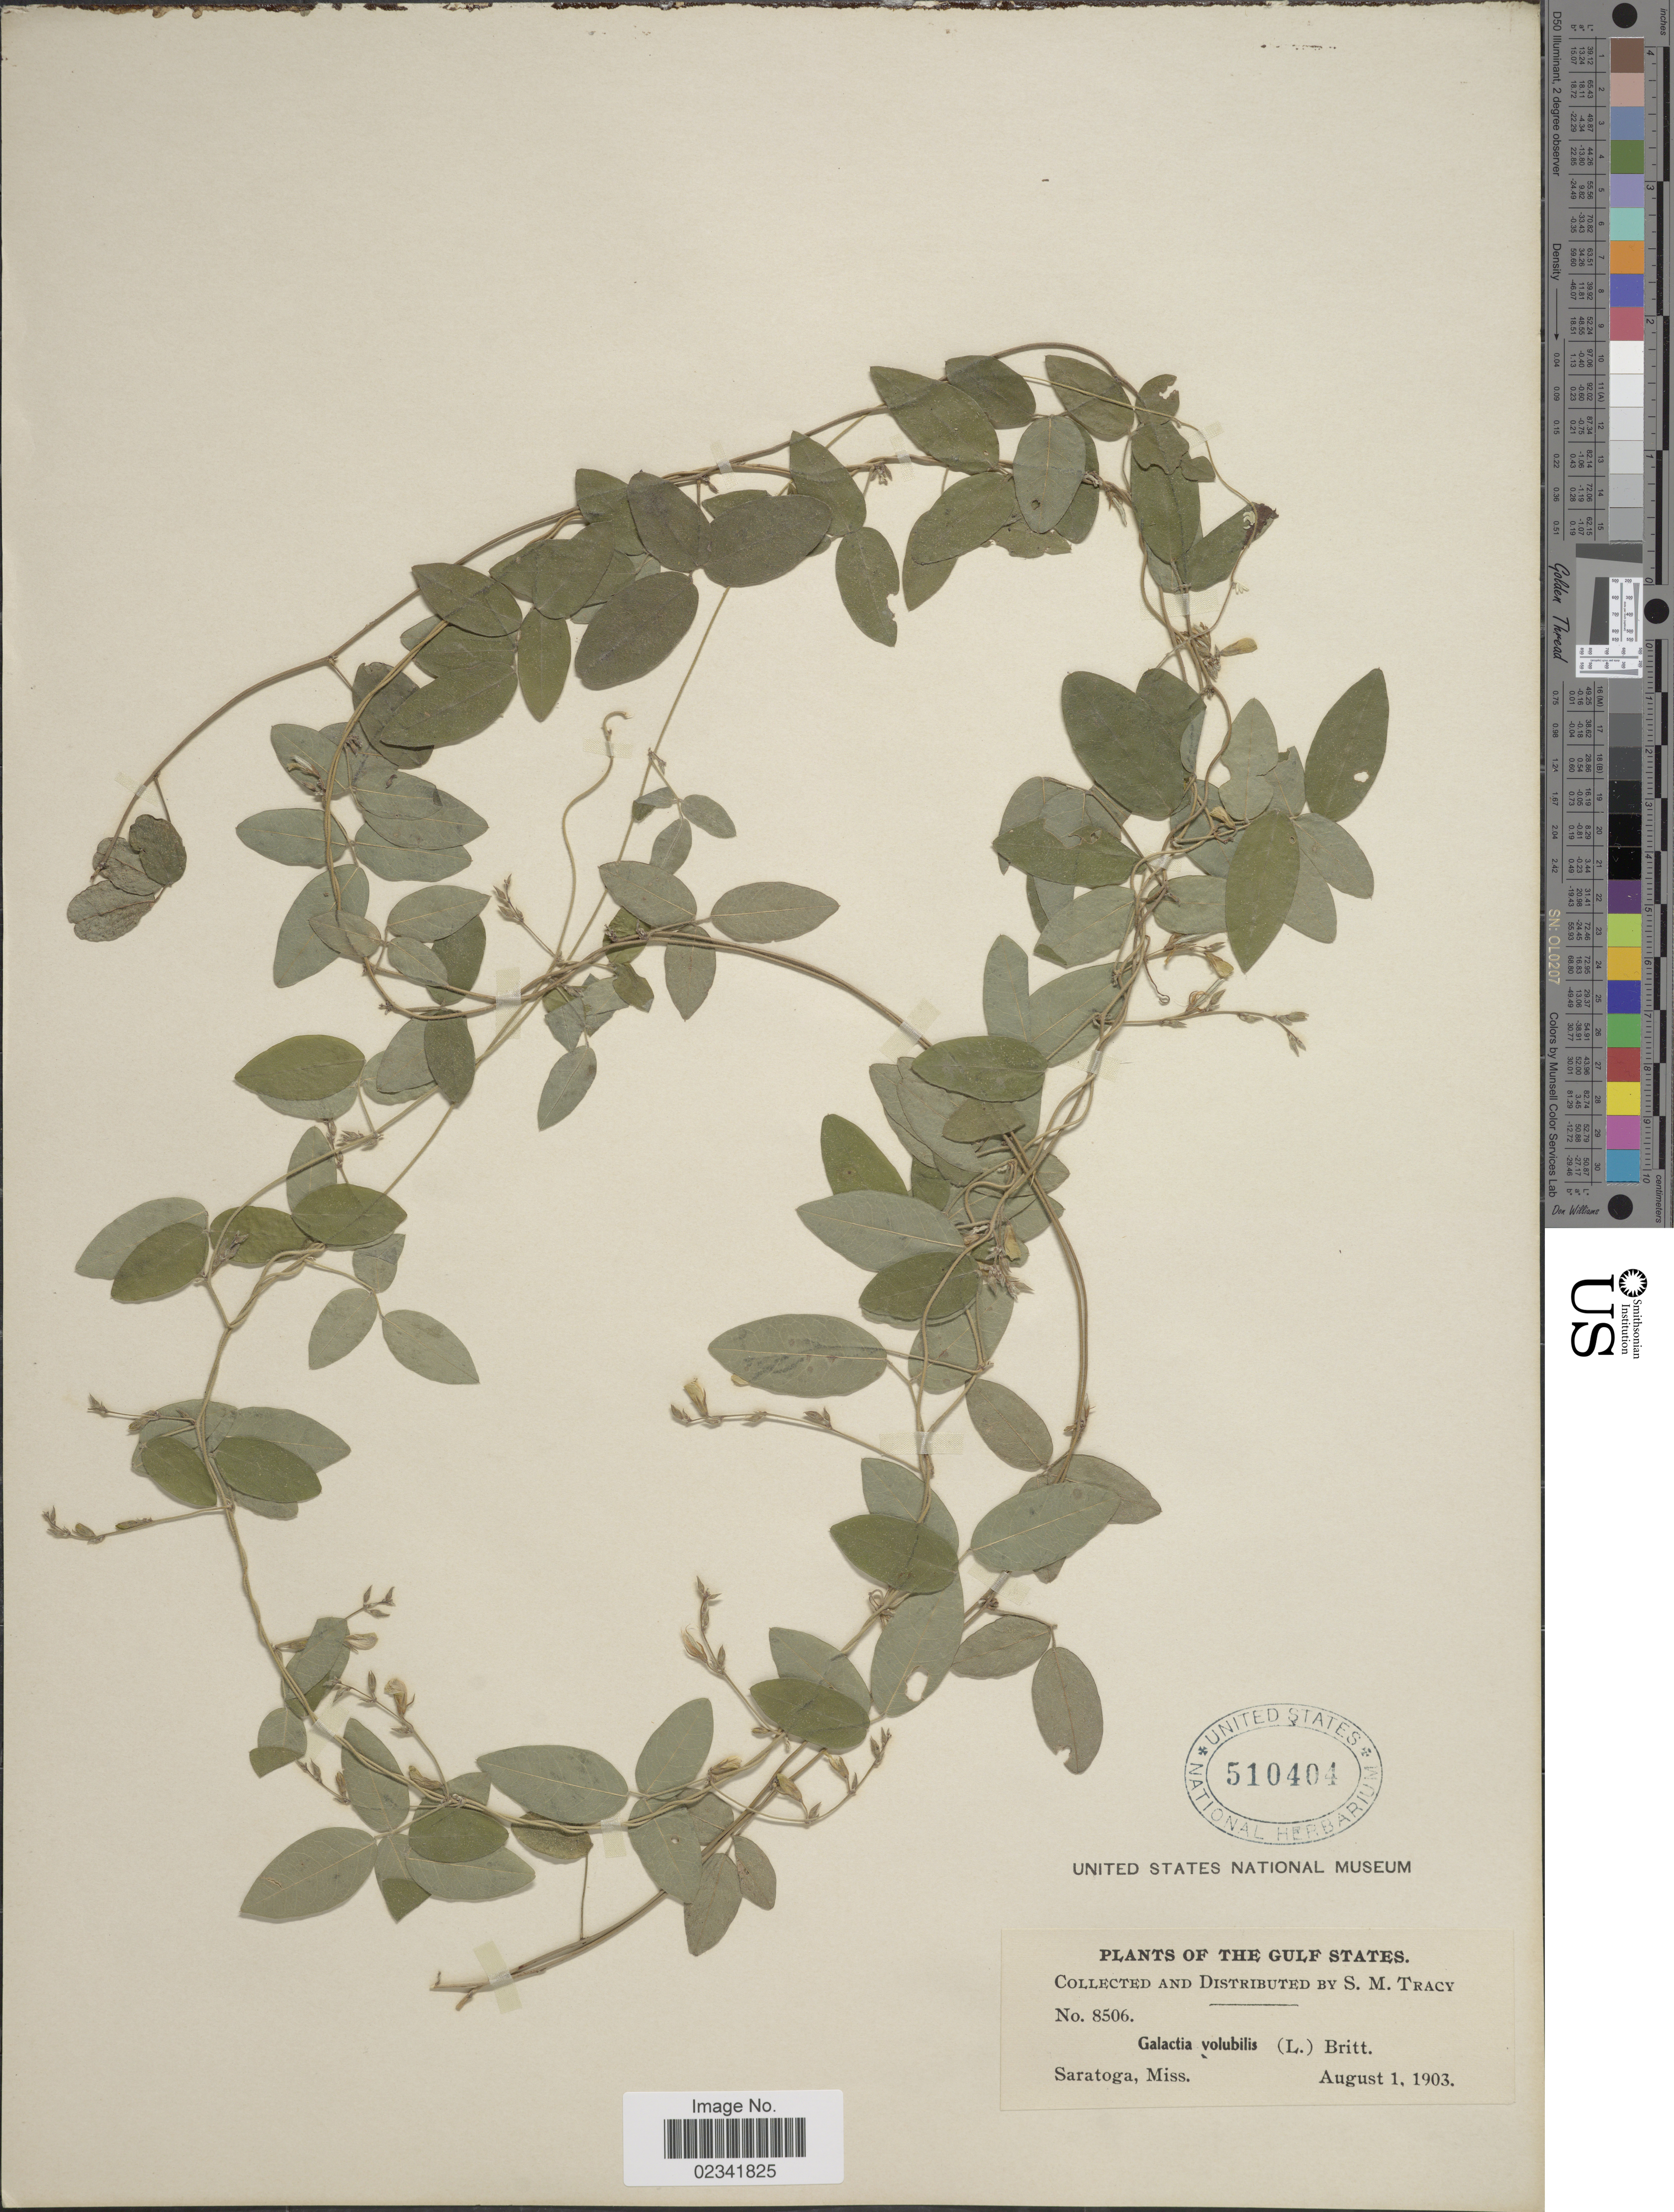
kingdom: Plantae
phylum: Tracheophyta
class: Magnoliopsida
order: Fabales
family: Fabaceae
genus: Galactia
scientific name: Galactia volubilis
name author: (L.) Britton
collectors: S. M. Tracy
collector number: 8506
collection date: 1903-08-01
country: United States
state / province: Mississippi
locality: The Gulf States, Saratoga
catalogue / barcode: US 510404